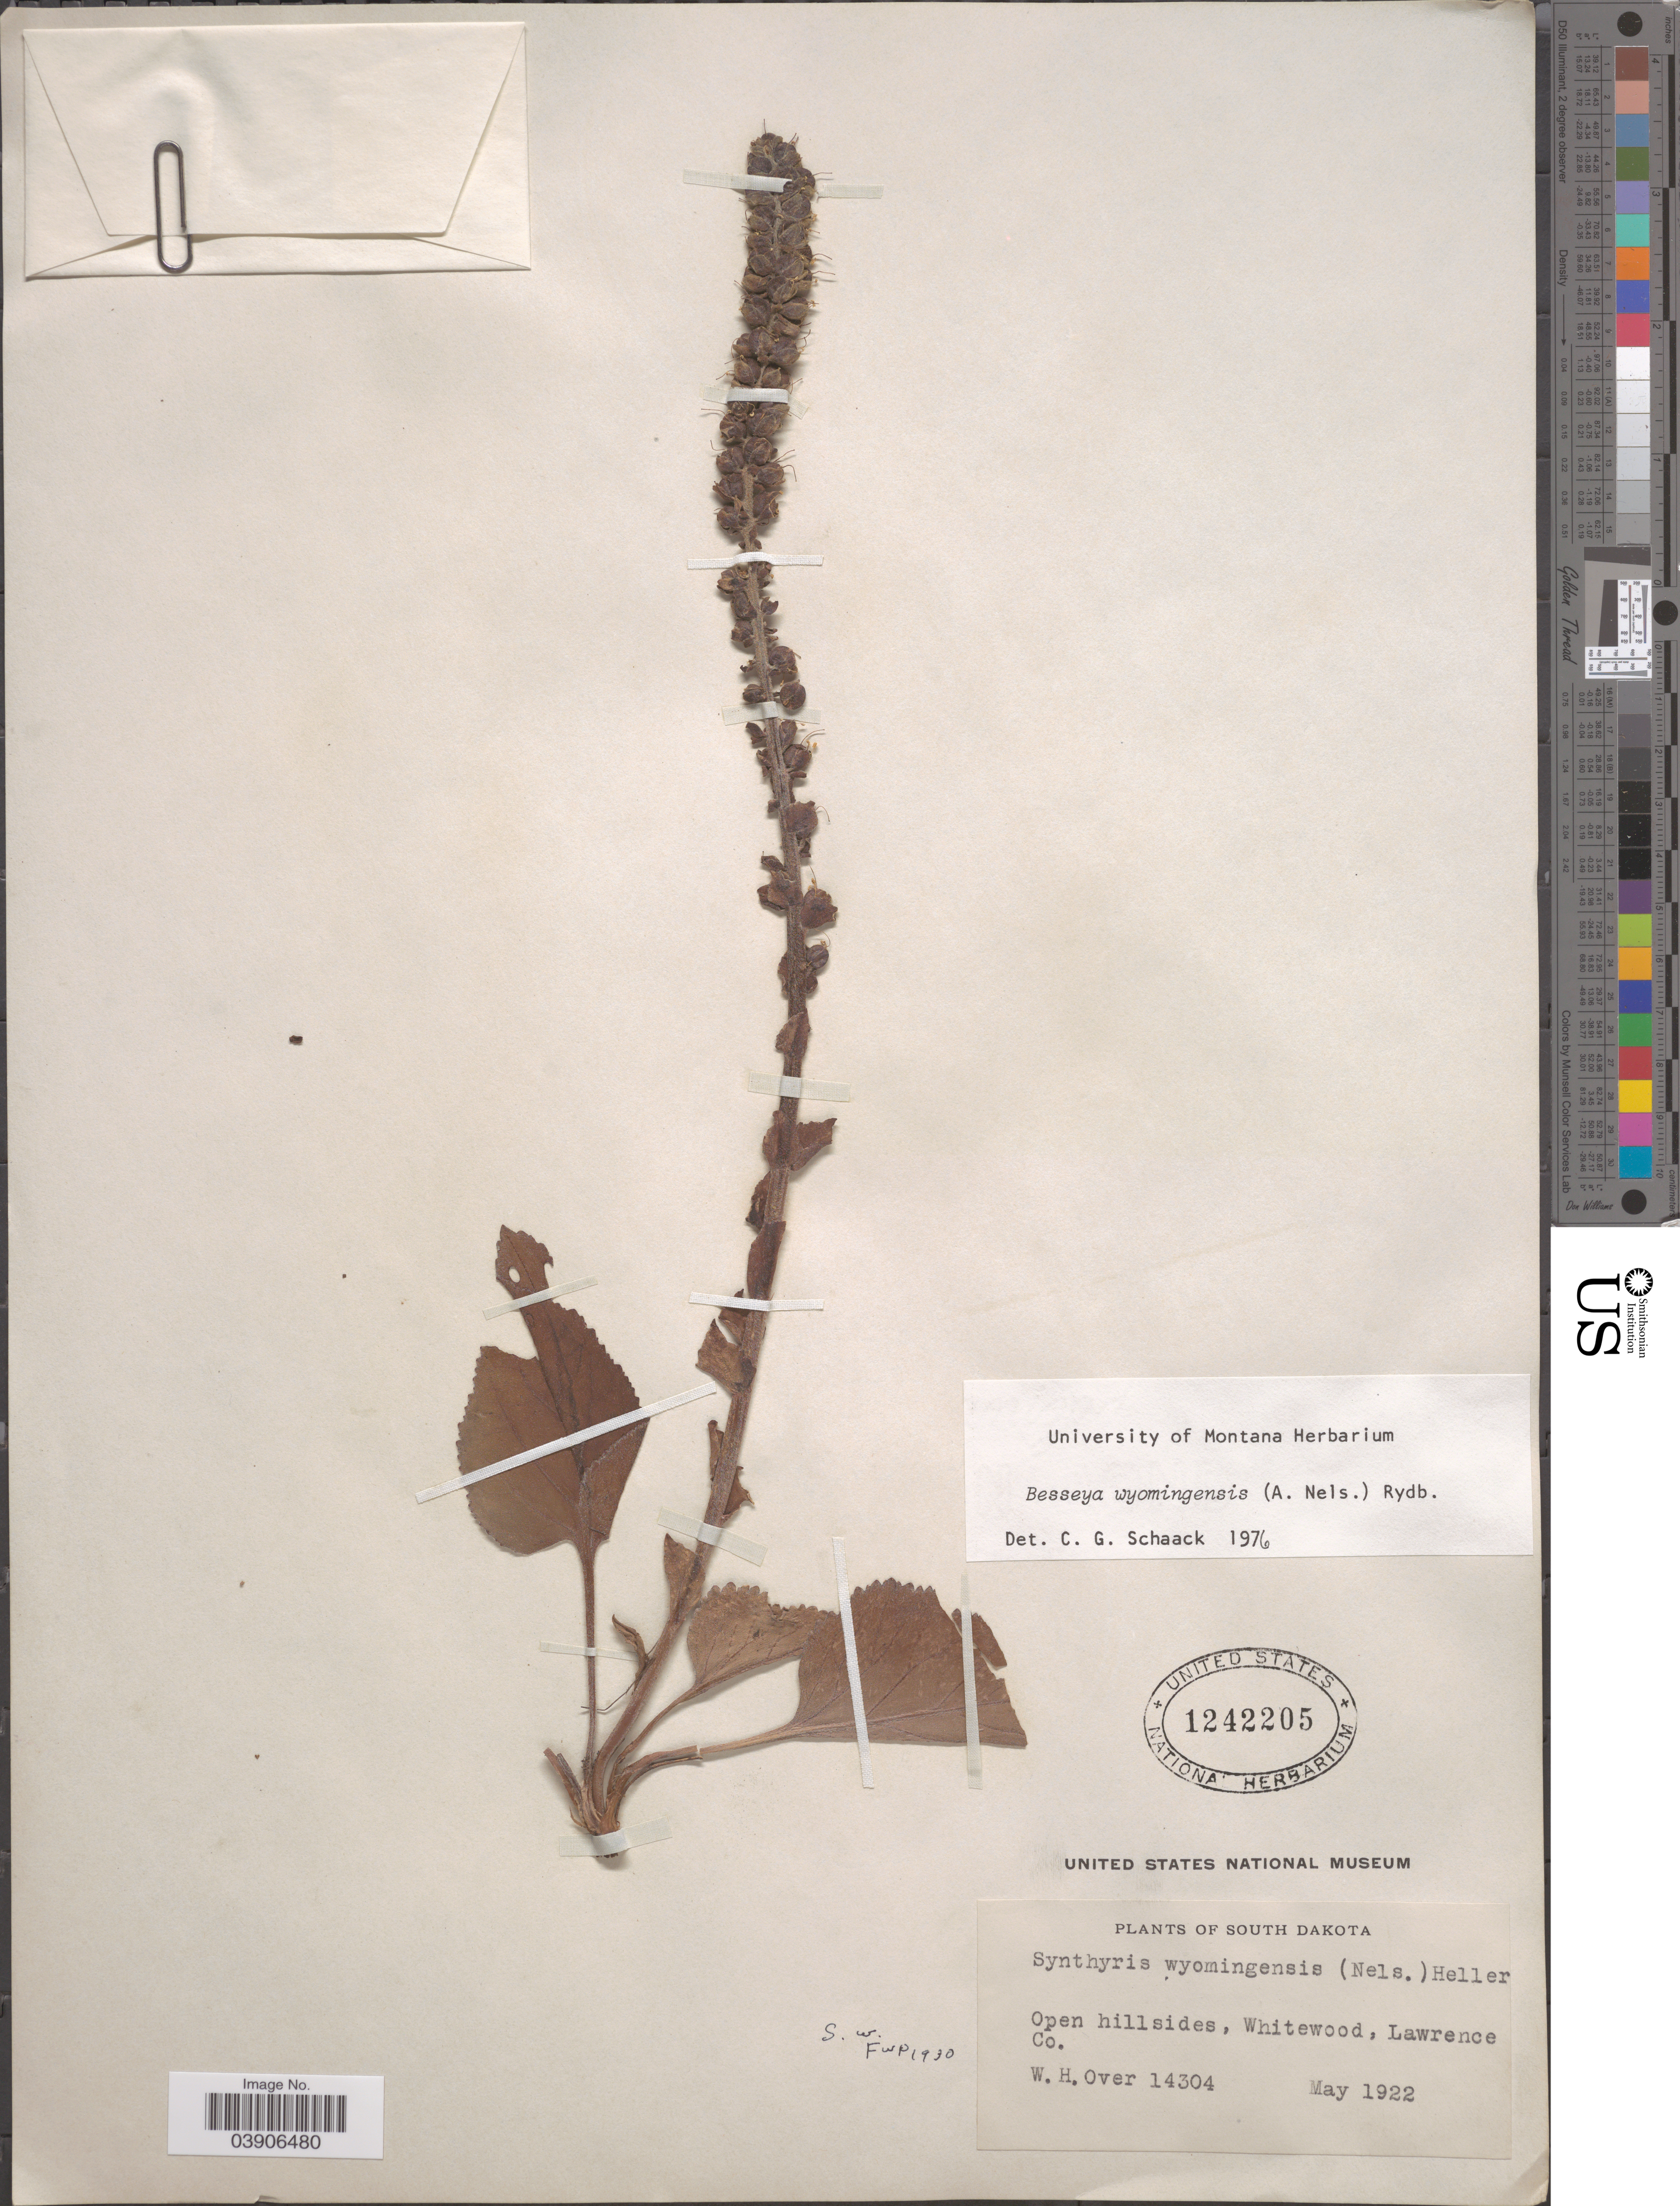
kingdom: Plantae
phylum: Tracheophyta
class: Magnoliopsida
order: Lamiales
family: Plantaginaceae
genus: Synthyris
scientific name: Synthyris wyomingensis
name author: A. Heller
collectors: W. Over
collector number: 14304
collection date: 1922-05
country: United States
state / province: South Dakota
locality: Open hillsides, Whitewood, Lawrence Co.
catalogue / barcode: US 1242205